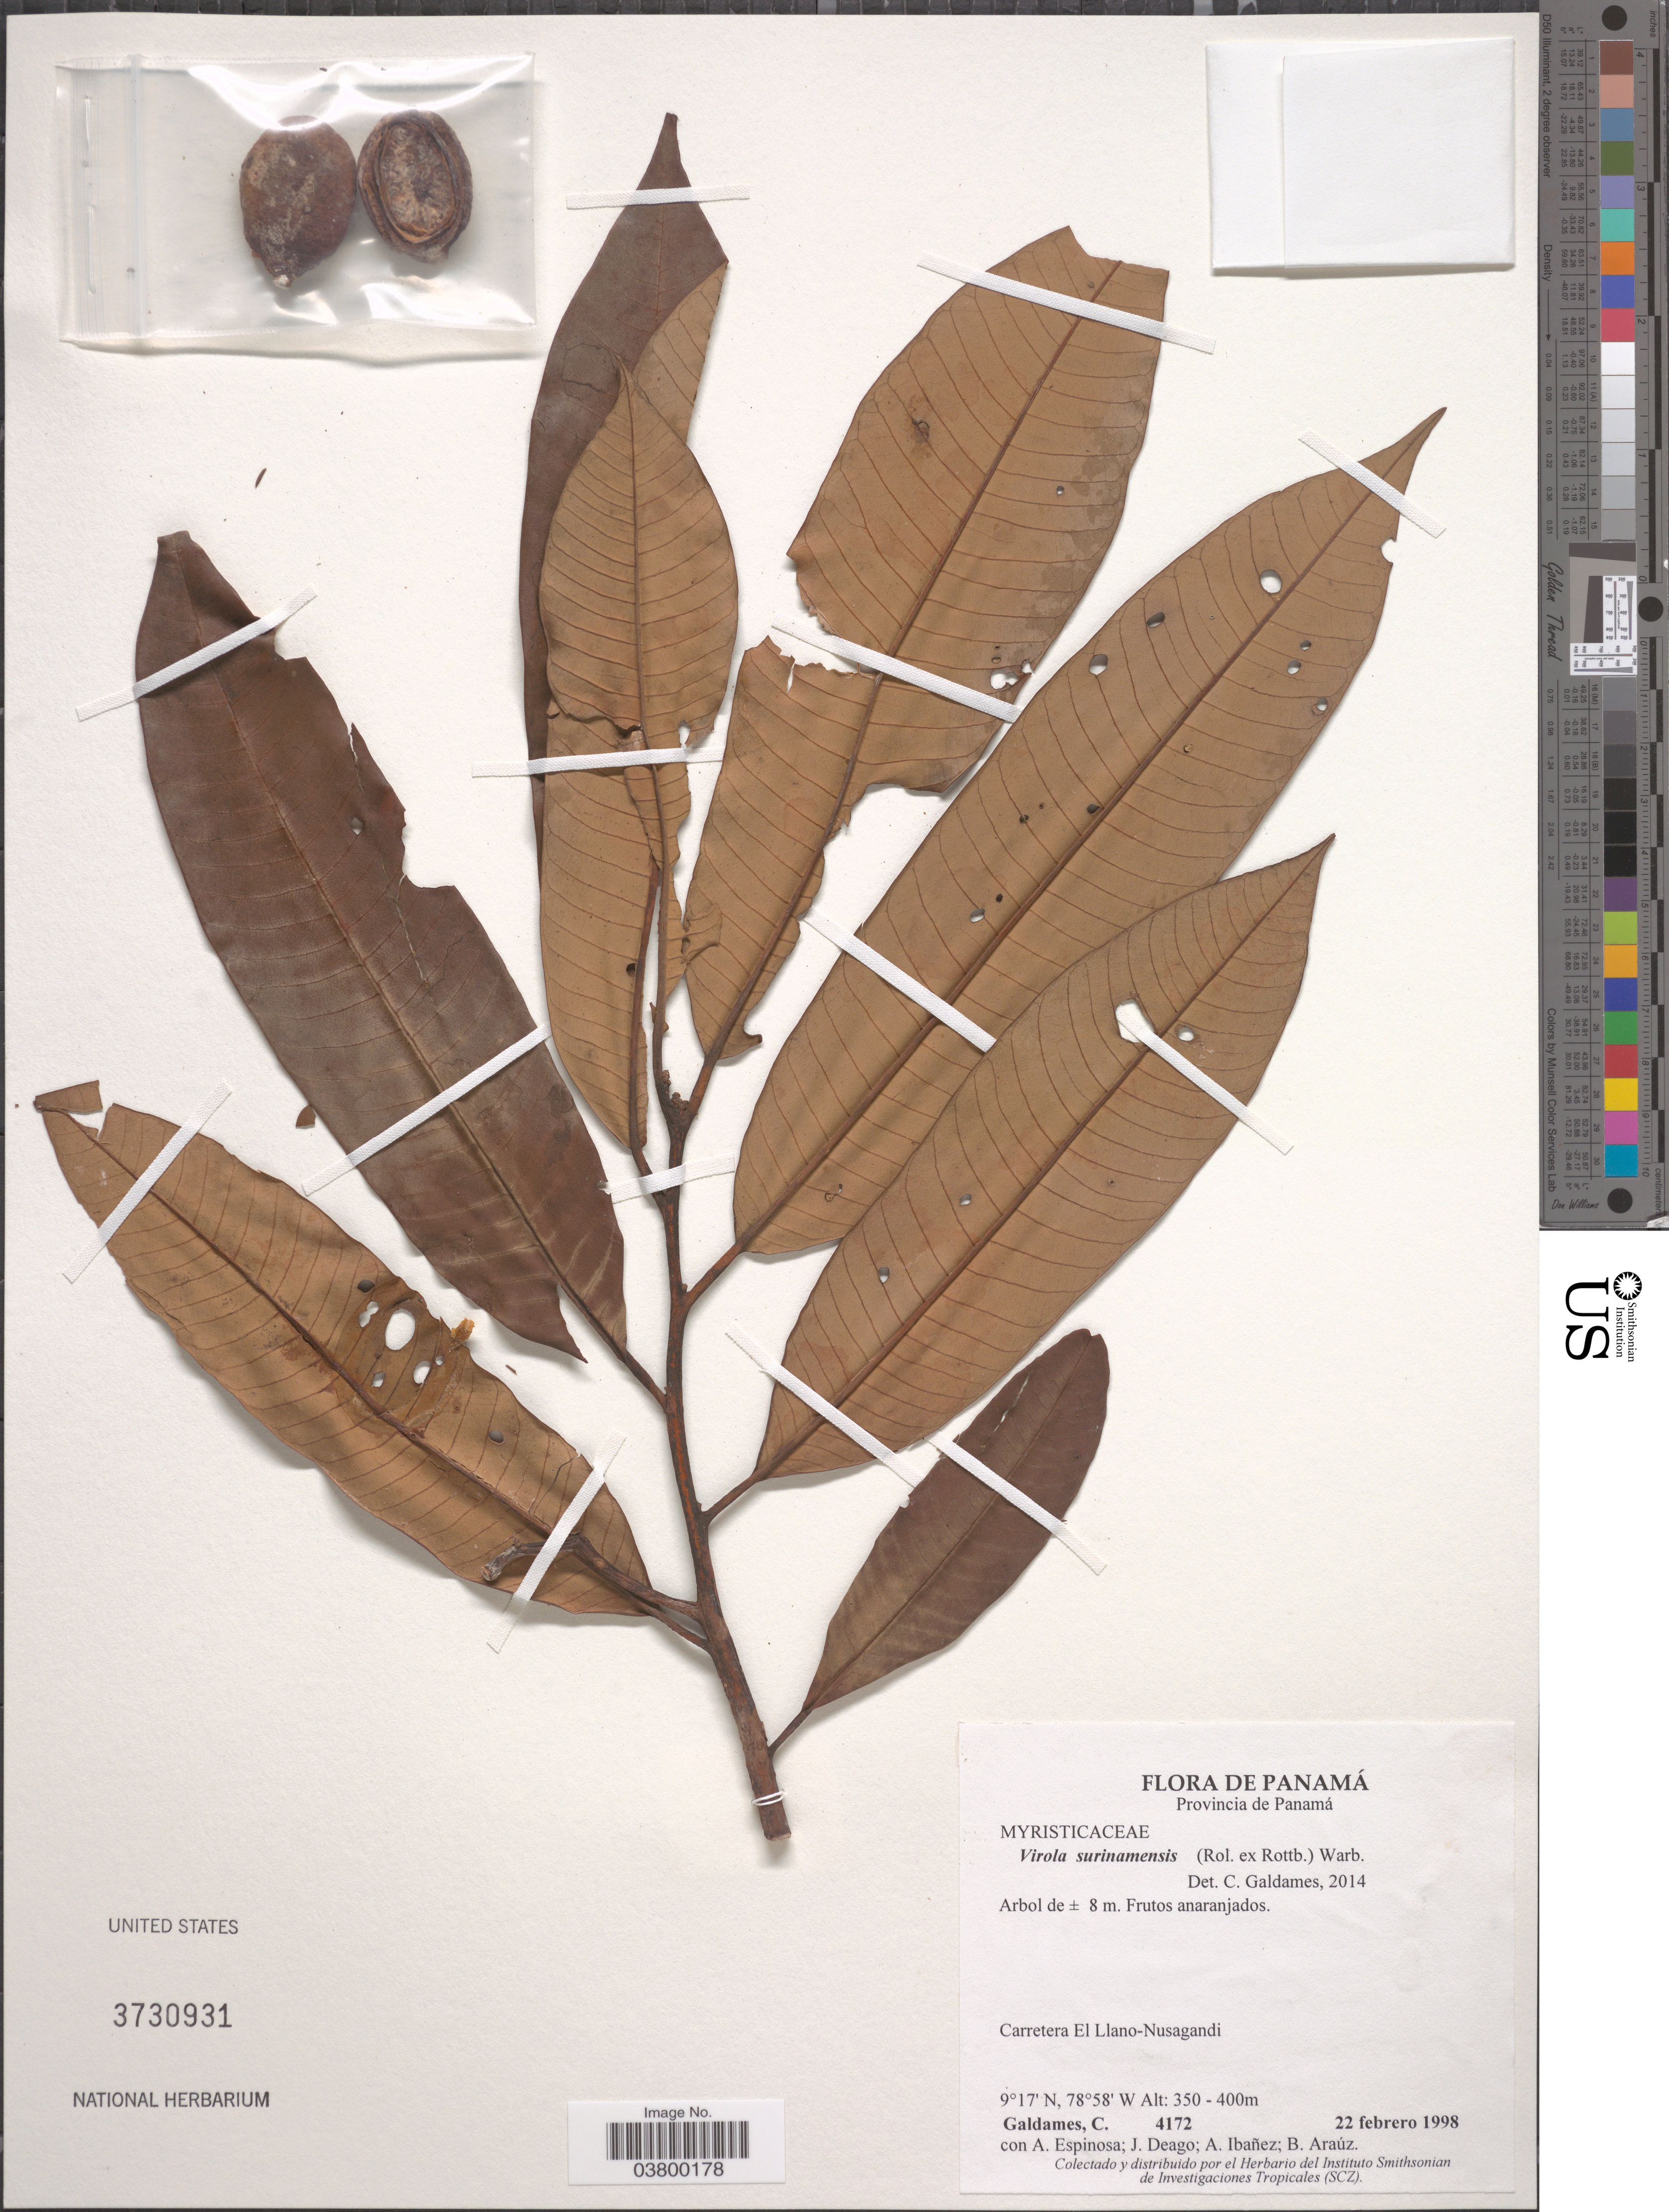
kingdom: Plantae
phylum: Tracheophyta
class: Magnoliopsida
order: Magnoliales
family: Myristicaceae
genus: Virola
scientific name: Virola surinamensis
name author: (Rol.) Warb.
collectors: C. Galdames, A. Espinosa, J. Deago, A. Ibáñez & B. Araúz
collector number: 4172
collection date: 1998-02-22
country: Panama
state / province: Panamá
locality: Carretera El Llano-Nusagandi.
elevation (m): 350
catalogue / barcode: US 3730931